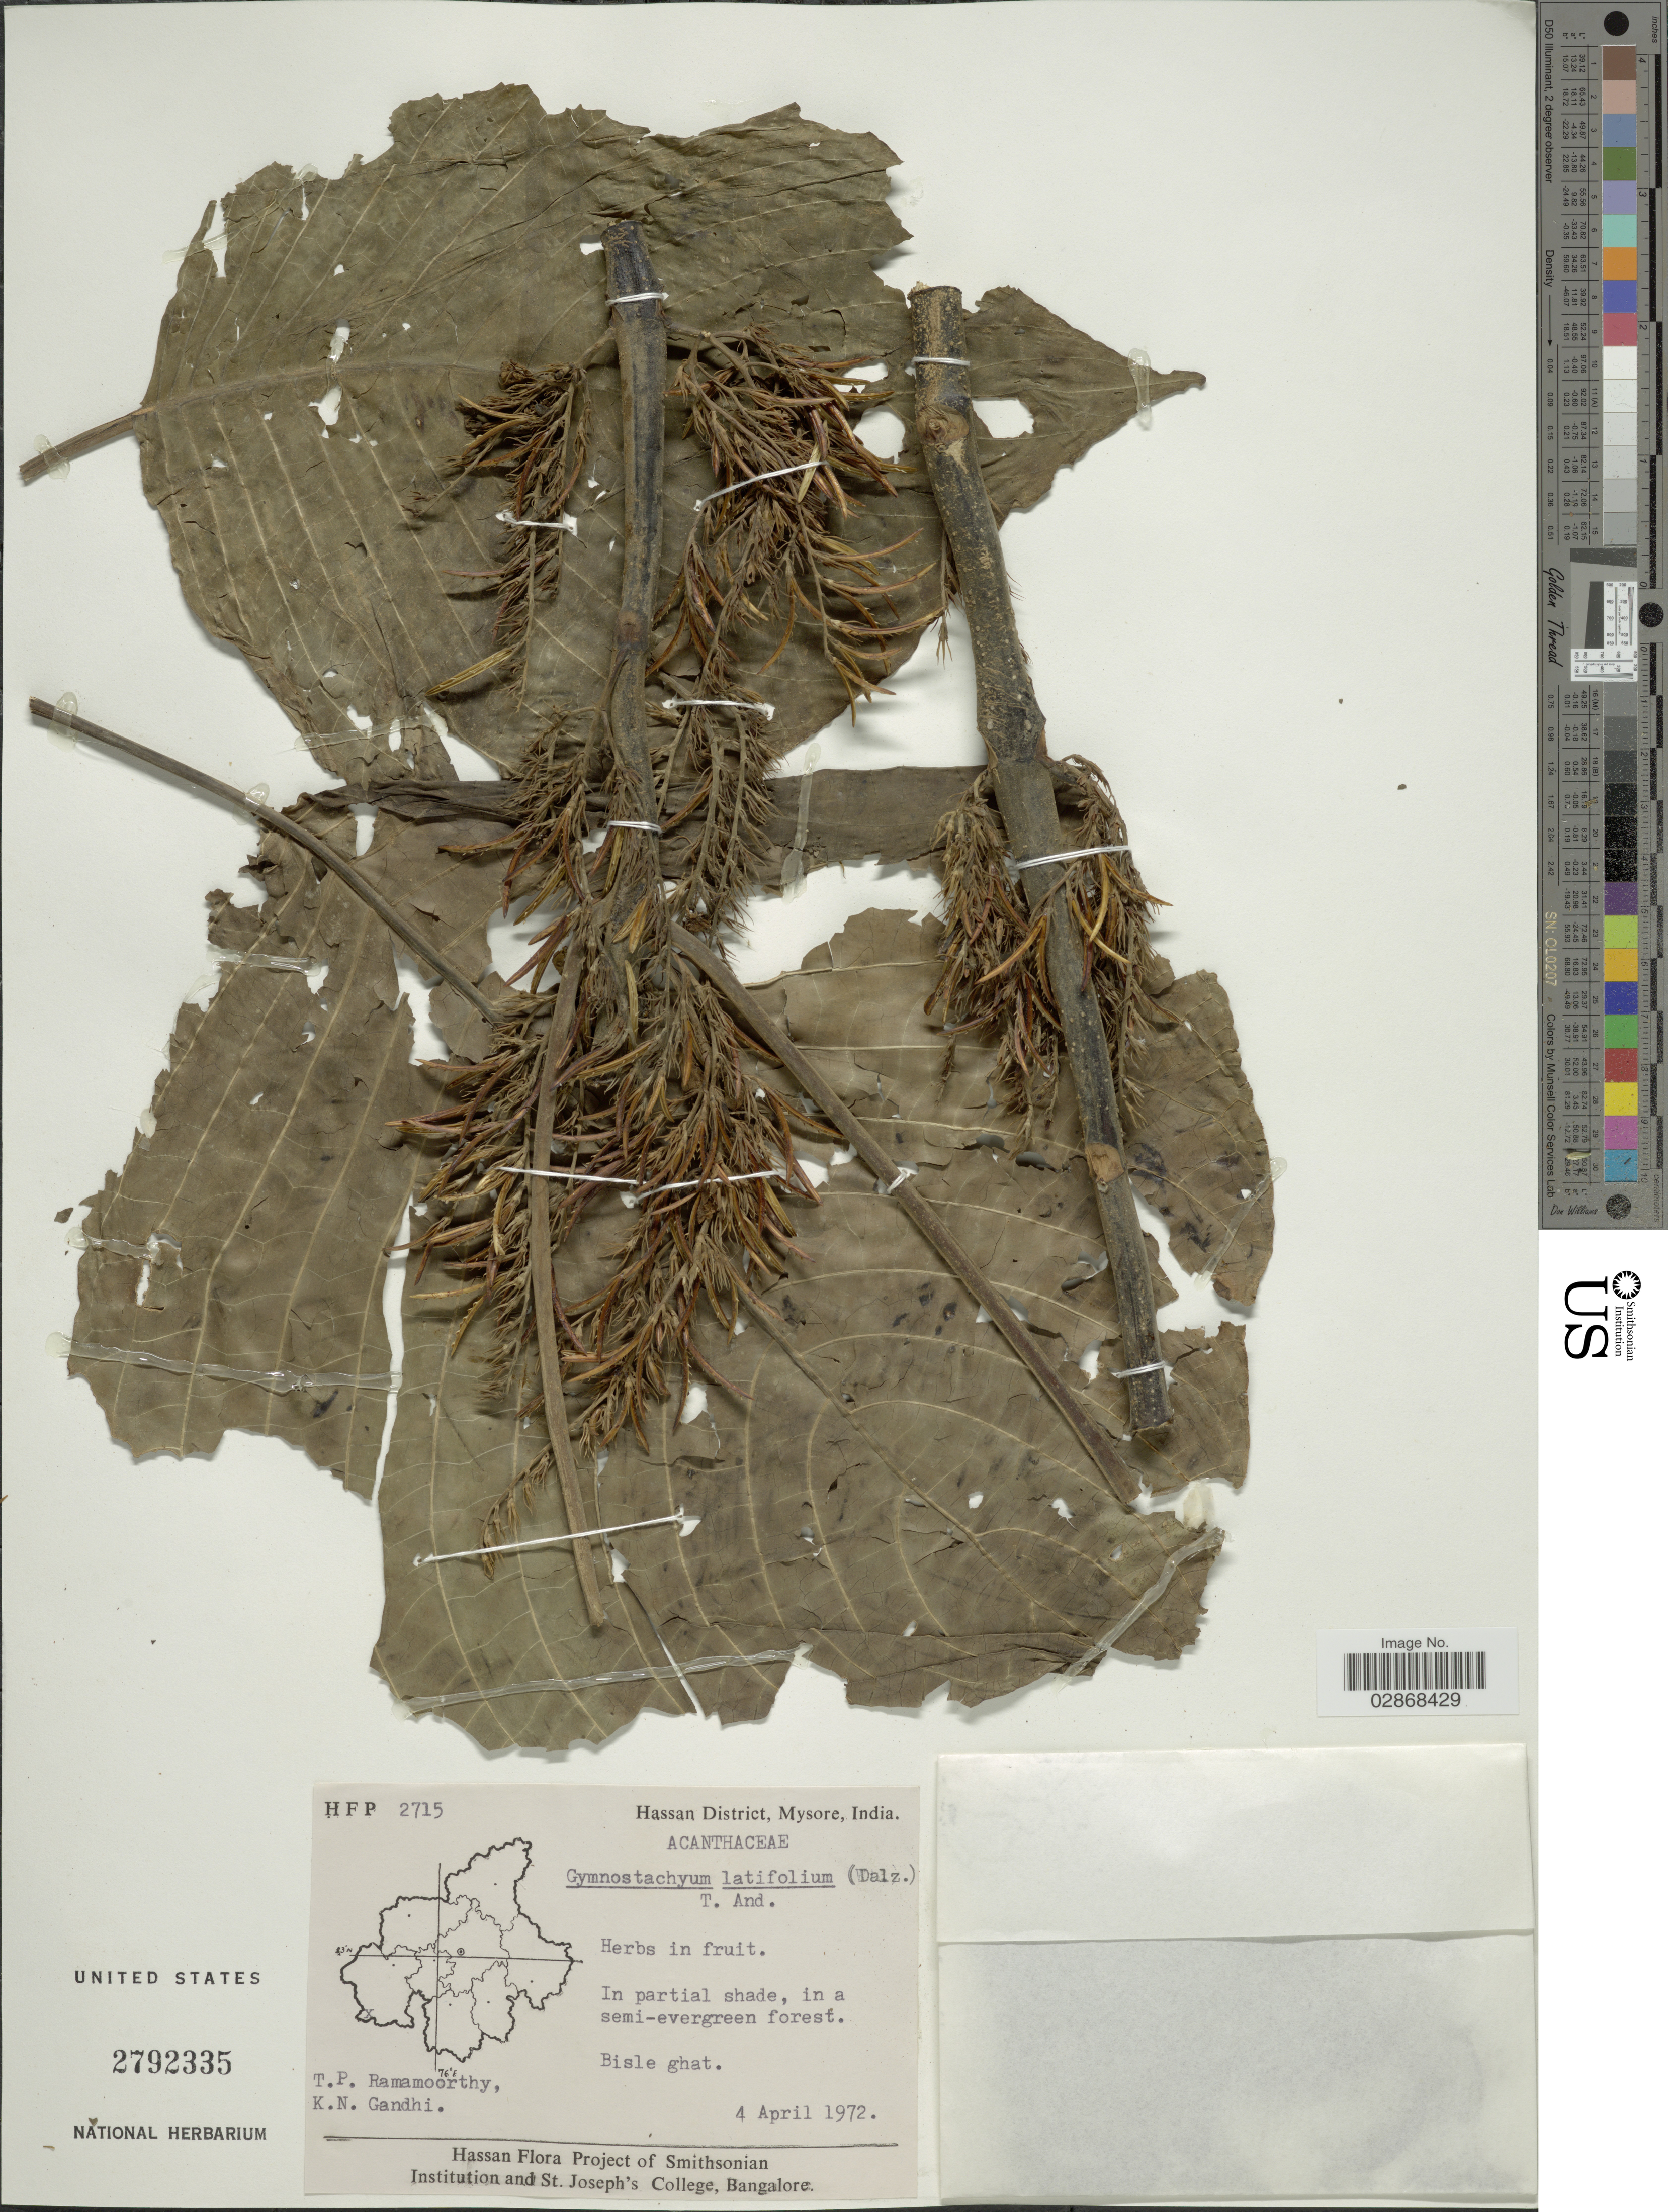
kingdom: Plantae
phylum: Tracheophyta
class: Magnoliopsida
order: Lamiales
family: Acanthaceae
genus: Gymnostachyum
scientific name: Gymnostachyum latifolium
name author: T. Anderson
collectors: T. P. Ramamoorthy & K. N. Gandhi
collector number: HFP2715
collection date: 1972-04-04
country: India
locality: Hassan District, Mysore. Bisle ghat.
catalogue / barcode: US 2792335